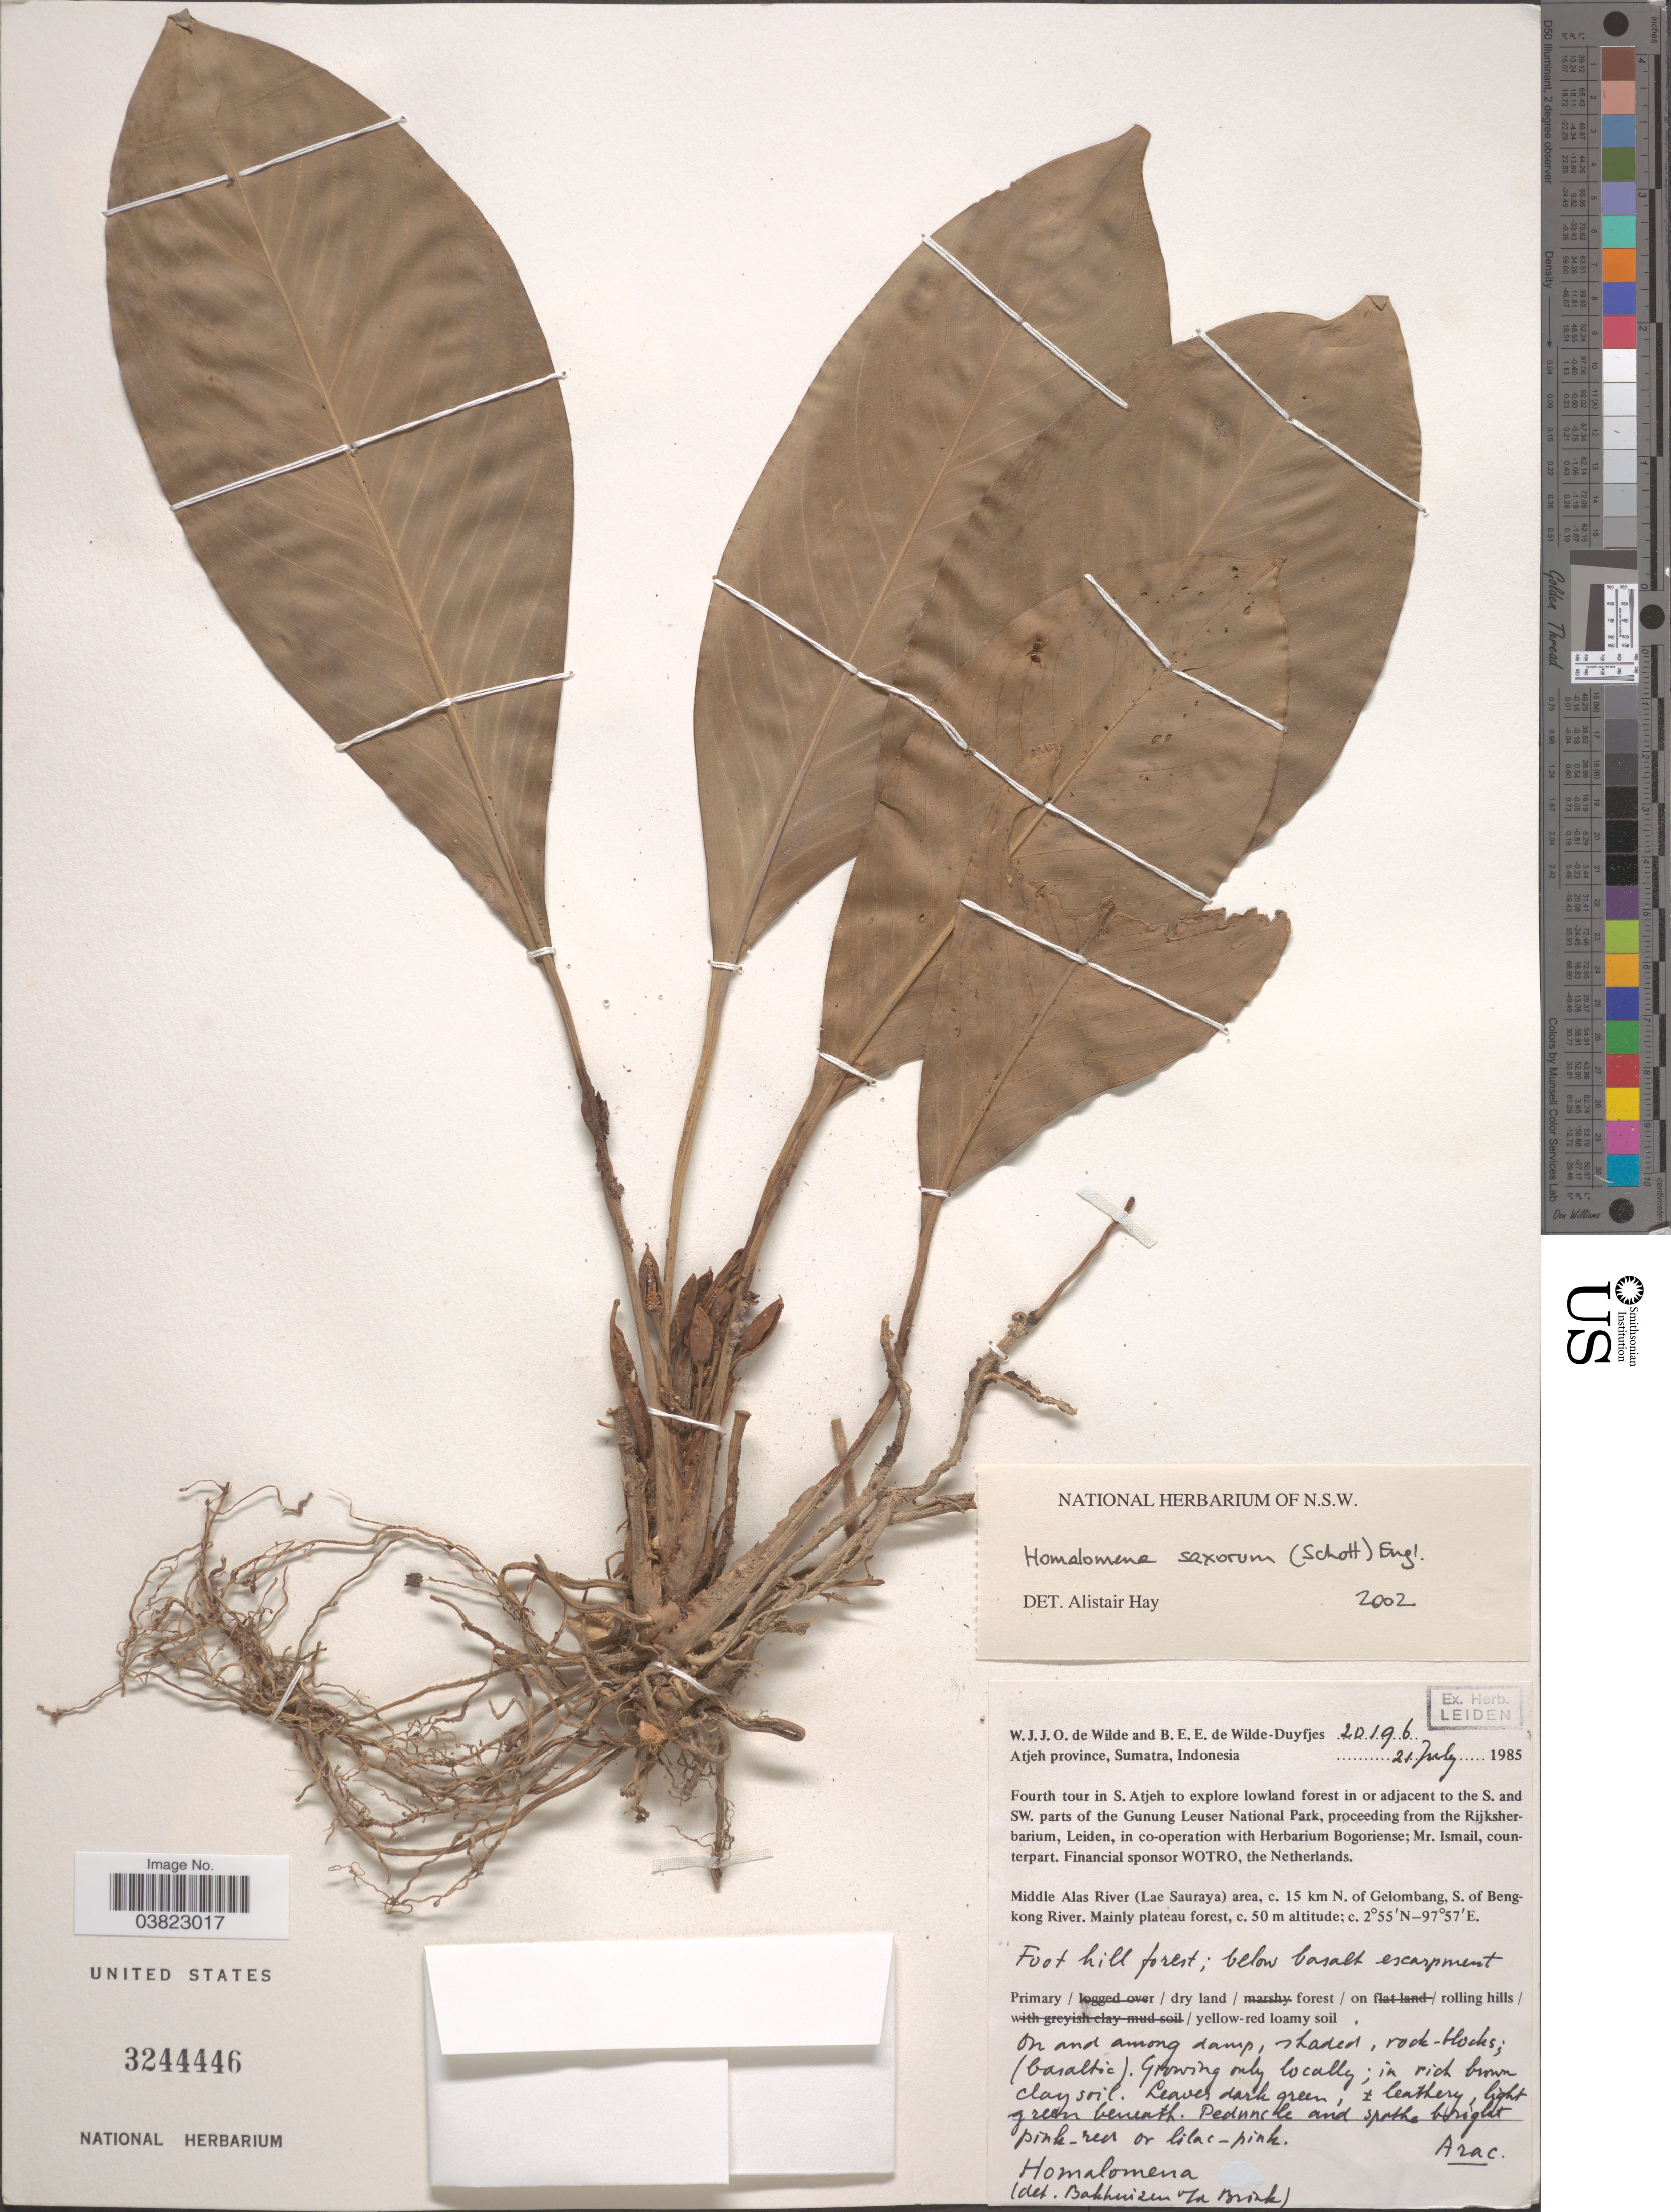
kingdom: Plantae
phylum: Tracheophyta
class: Liliopsida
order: Alismatales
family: Araceae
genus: Homalomena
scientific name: Homalomena saxorum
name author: (Schott) Engl.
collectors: W. J. de Wilde & B. E. de Wilde-Duyfjes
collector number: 20196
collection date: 1985-07-21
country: Indonesia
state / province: Sumatra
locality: Atjeh province. Fourth tour in S. Atjeh to explore lowland forest in or adjacent to the S. and SW. parts of the Gunung Leuser National Park. Middel Alas River (Lae Sauraya) area, c. 15 km N. of Gelombang, S. of Bengkong River.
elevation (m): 50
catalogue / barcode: US 3244446